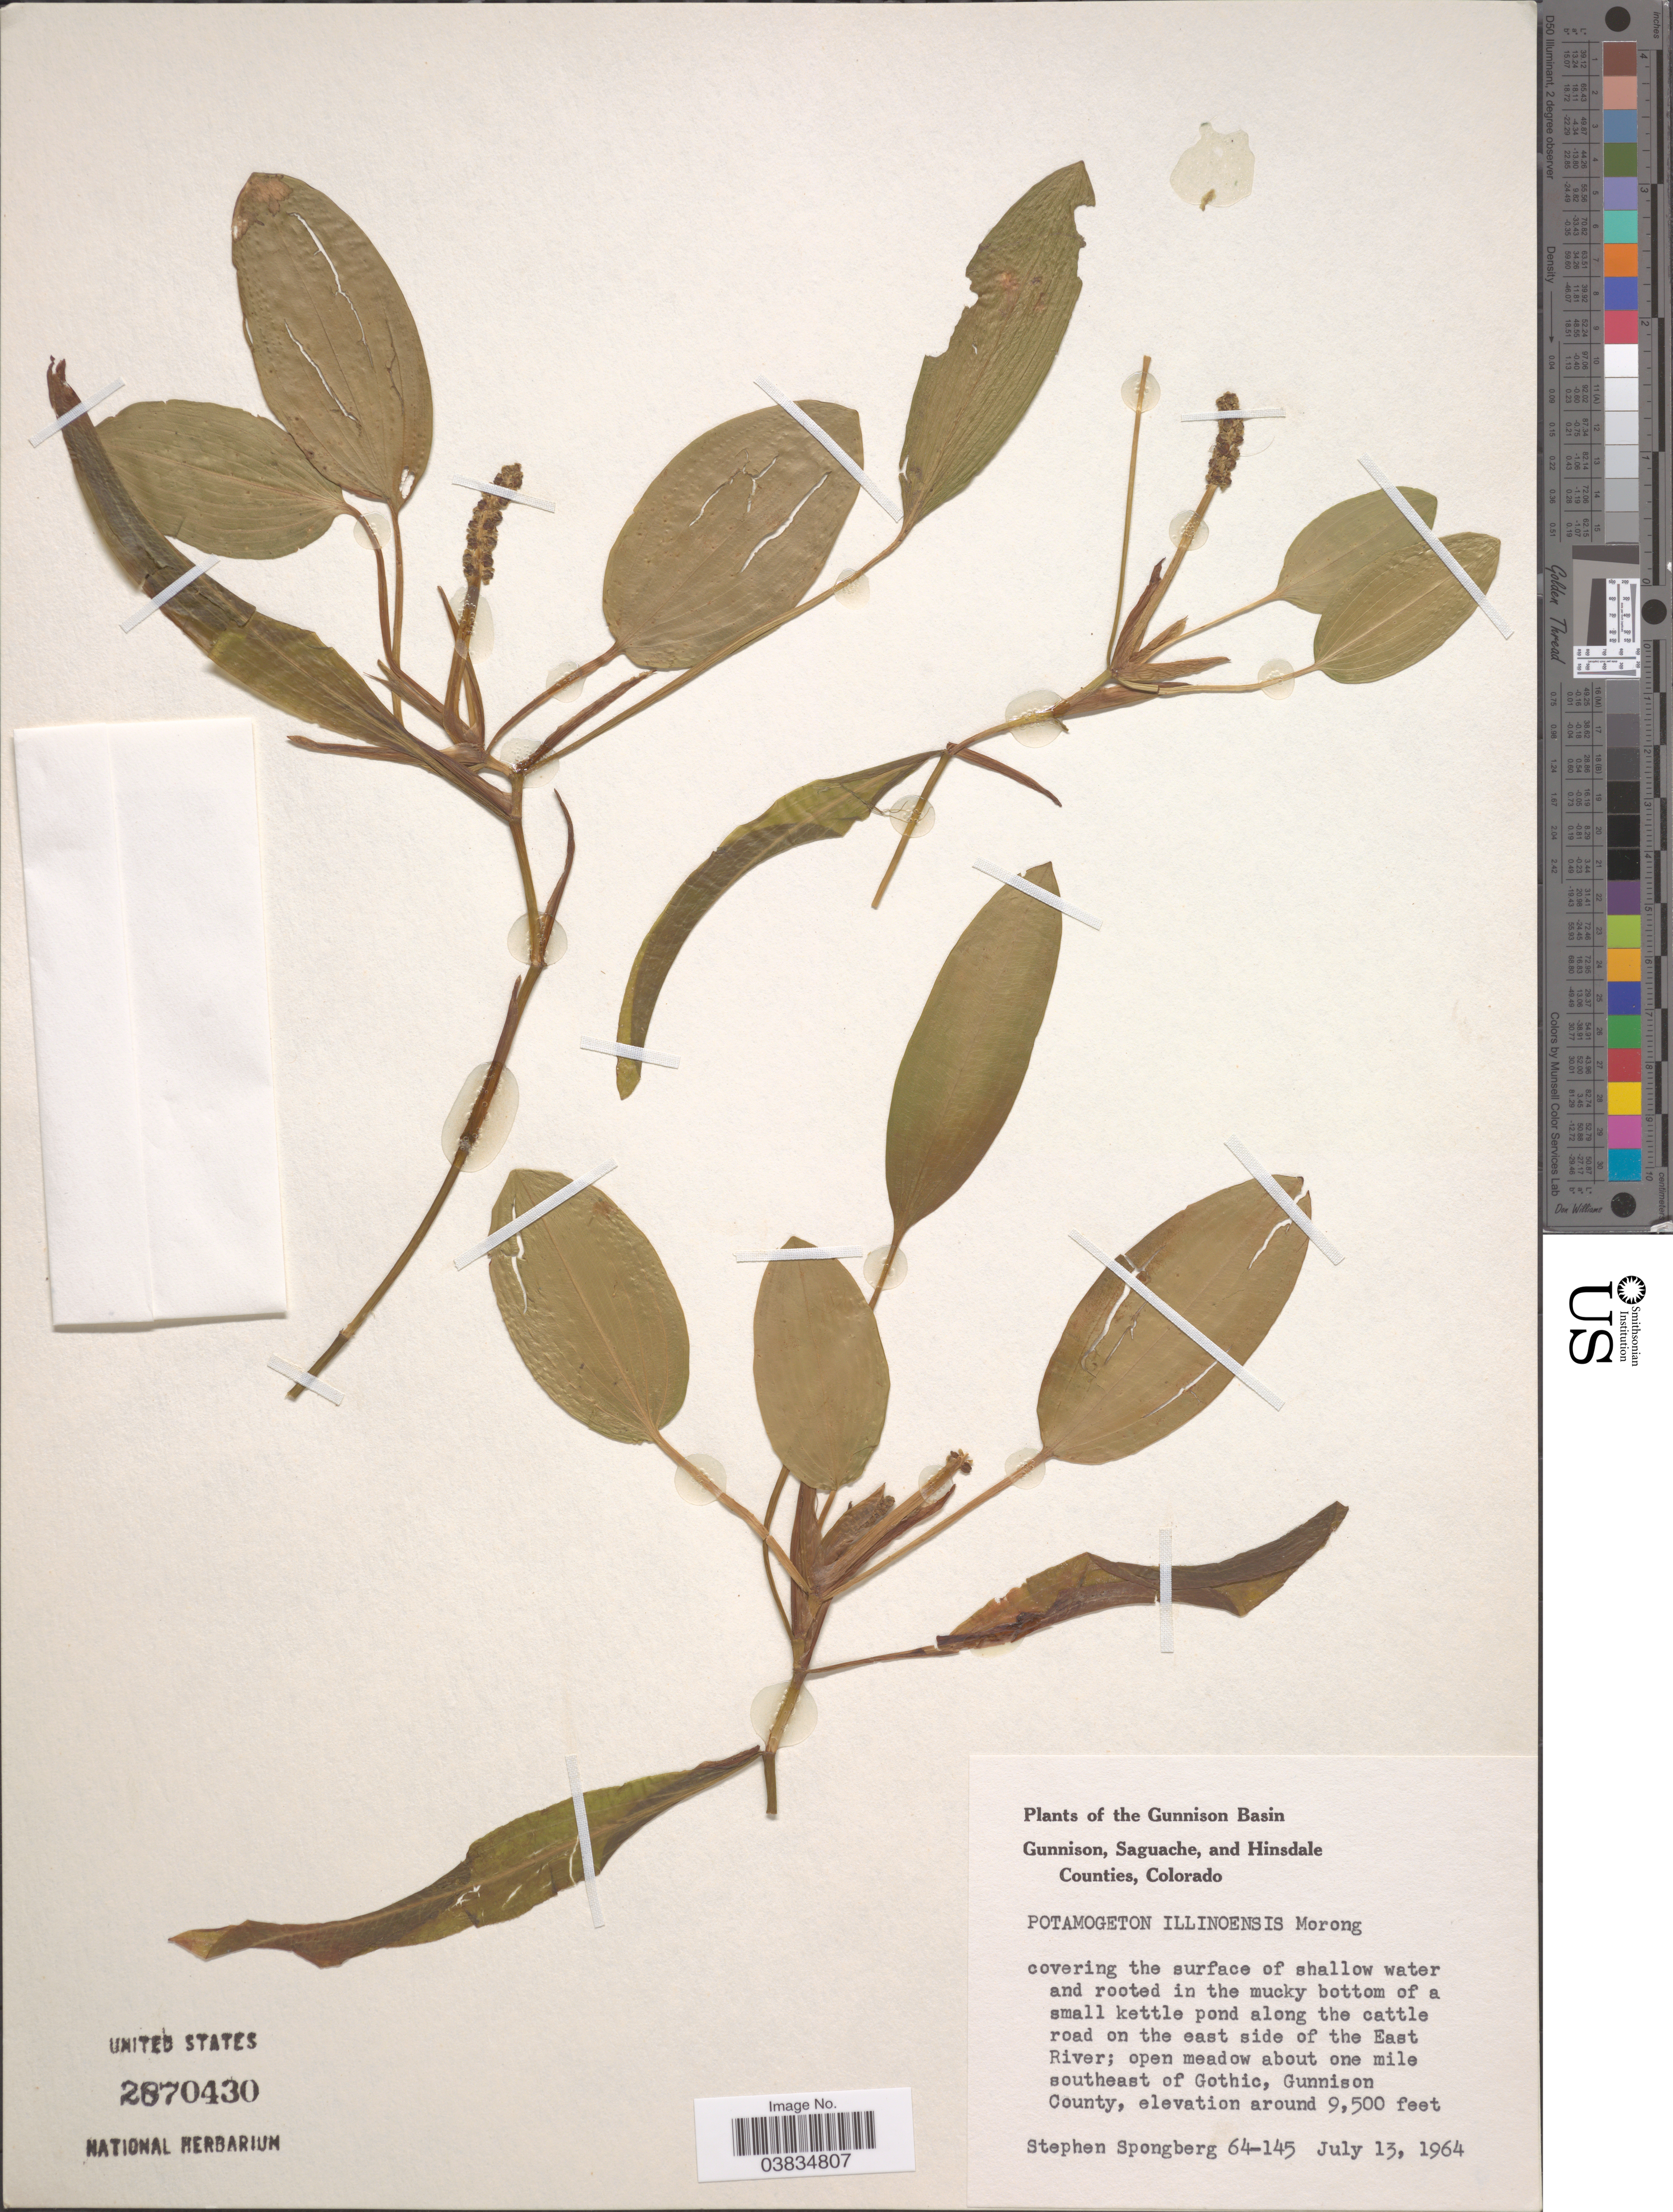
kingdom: Plantae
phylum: Tracheophyta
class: Liliopsida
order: Alismatales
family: Potamogetonaceae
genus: Potamogeton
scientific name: Potamogeton illinoensis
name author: Morong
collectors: S. A.Spongberg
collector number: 64-145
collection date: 1964-07-13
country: United States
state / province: Colorado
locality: Gunnison Basin. Along the cattle road on the east side of the East River; open meadow about one mile southeast of Gothic, Gunnison County.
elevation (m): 2896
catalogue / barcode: US 2870430